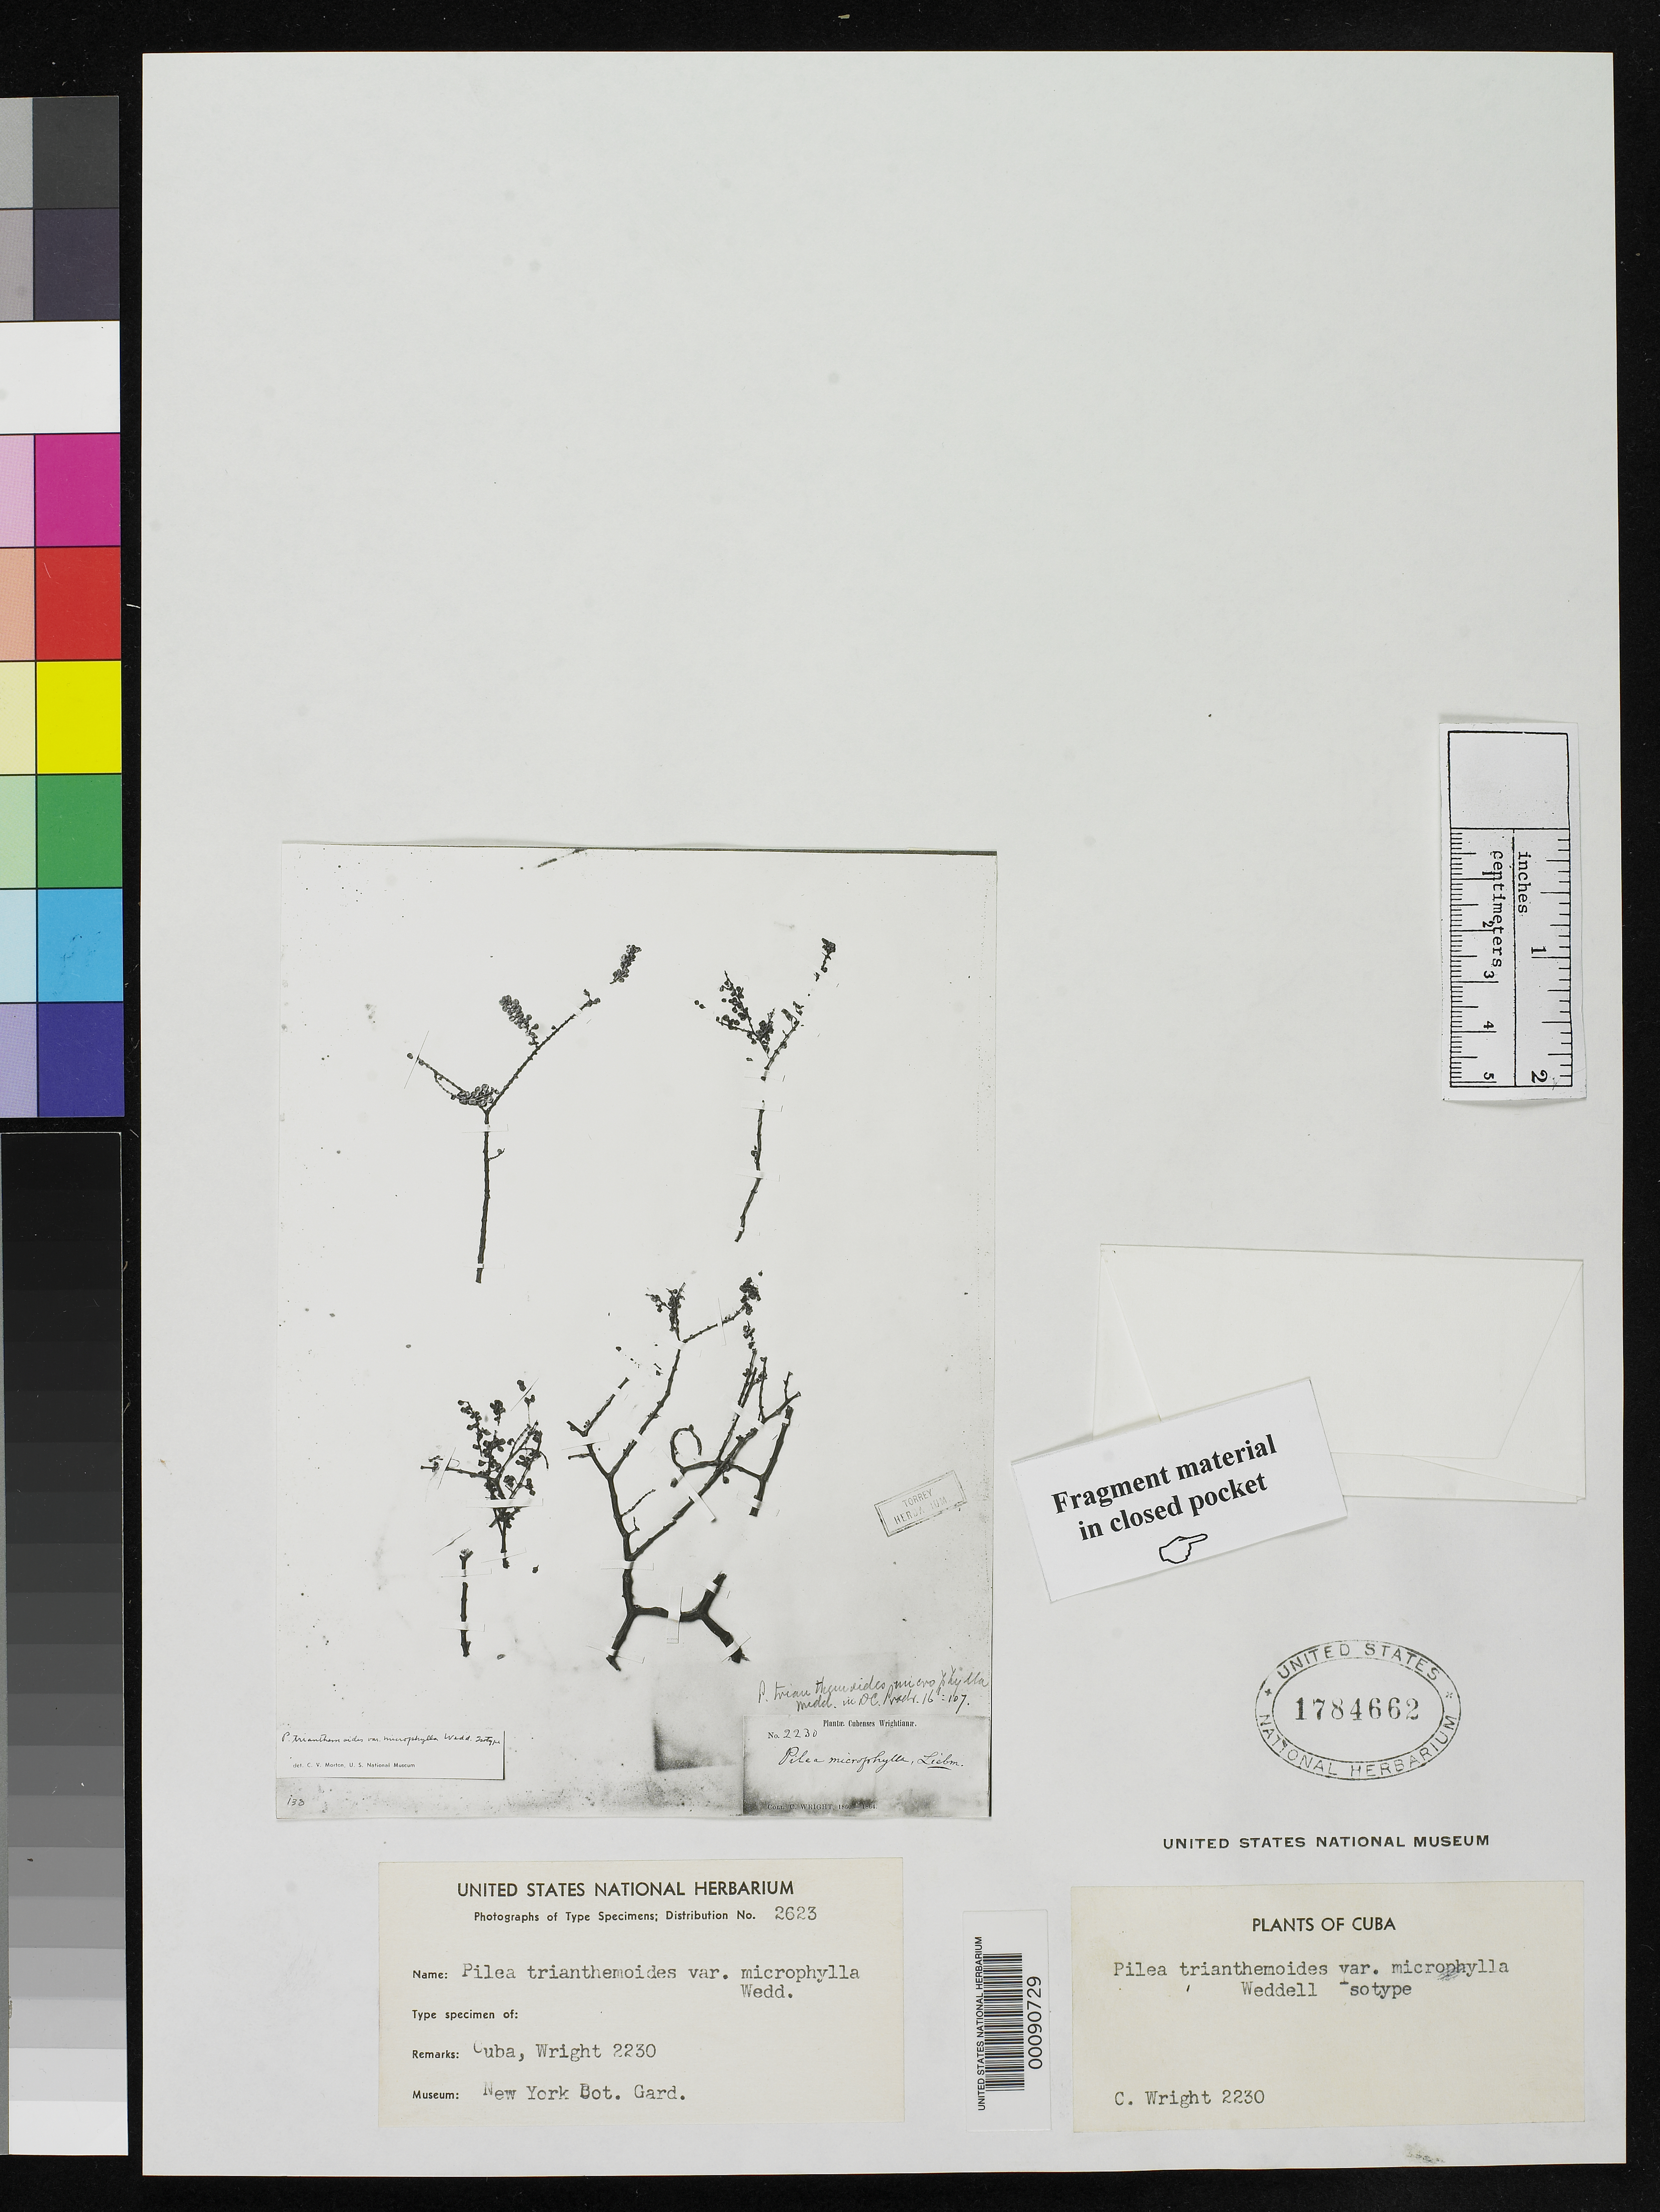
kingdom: Plantae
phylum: Tracheophyta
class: Magnoliopsida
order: Rosales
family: Urticaceae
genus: Pilea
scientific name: Pilea trianthemoides var. microphylla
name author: Wedd. in DC.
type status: Type Fragment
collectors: C. Wright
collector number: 2230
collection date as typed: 1860 to -- --- 1864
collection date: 1860/1864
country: Cuba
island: Greater Antilles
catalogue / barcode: US 1784662